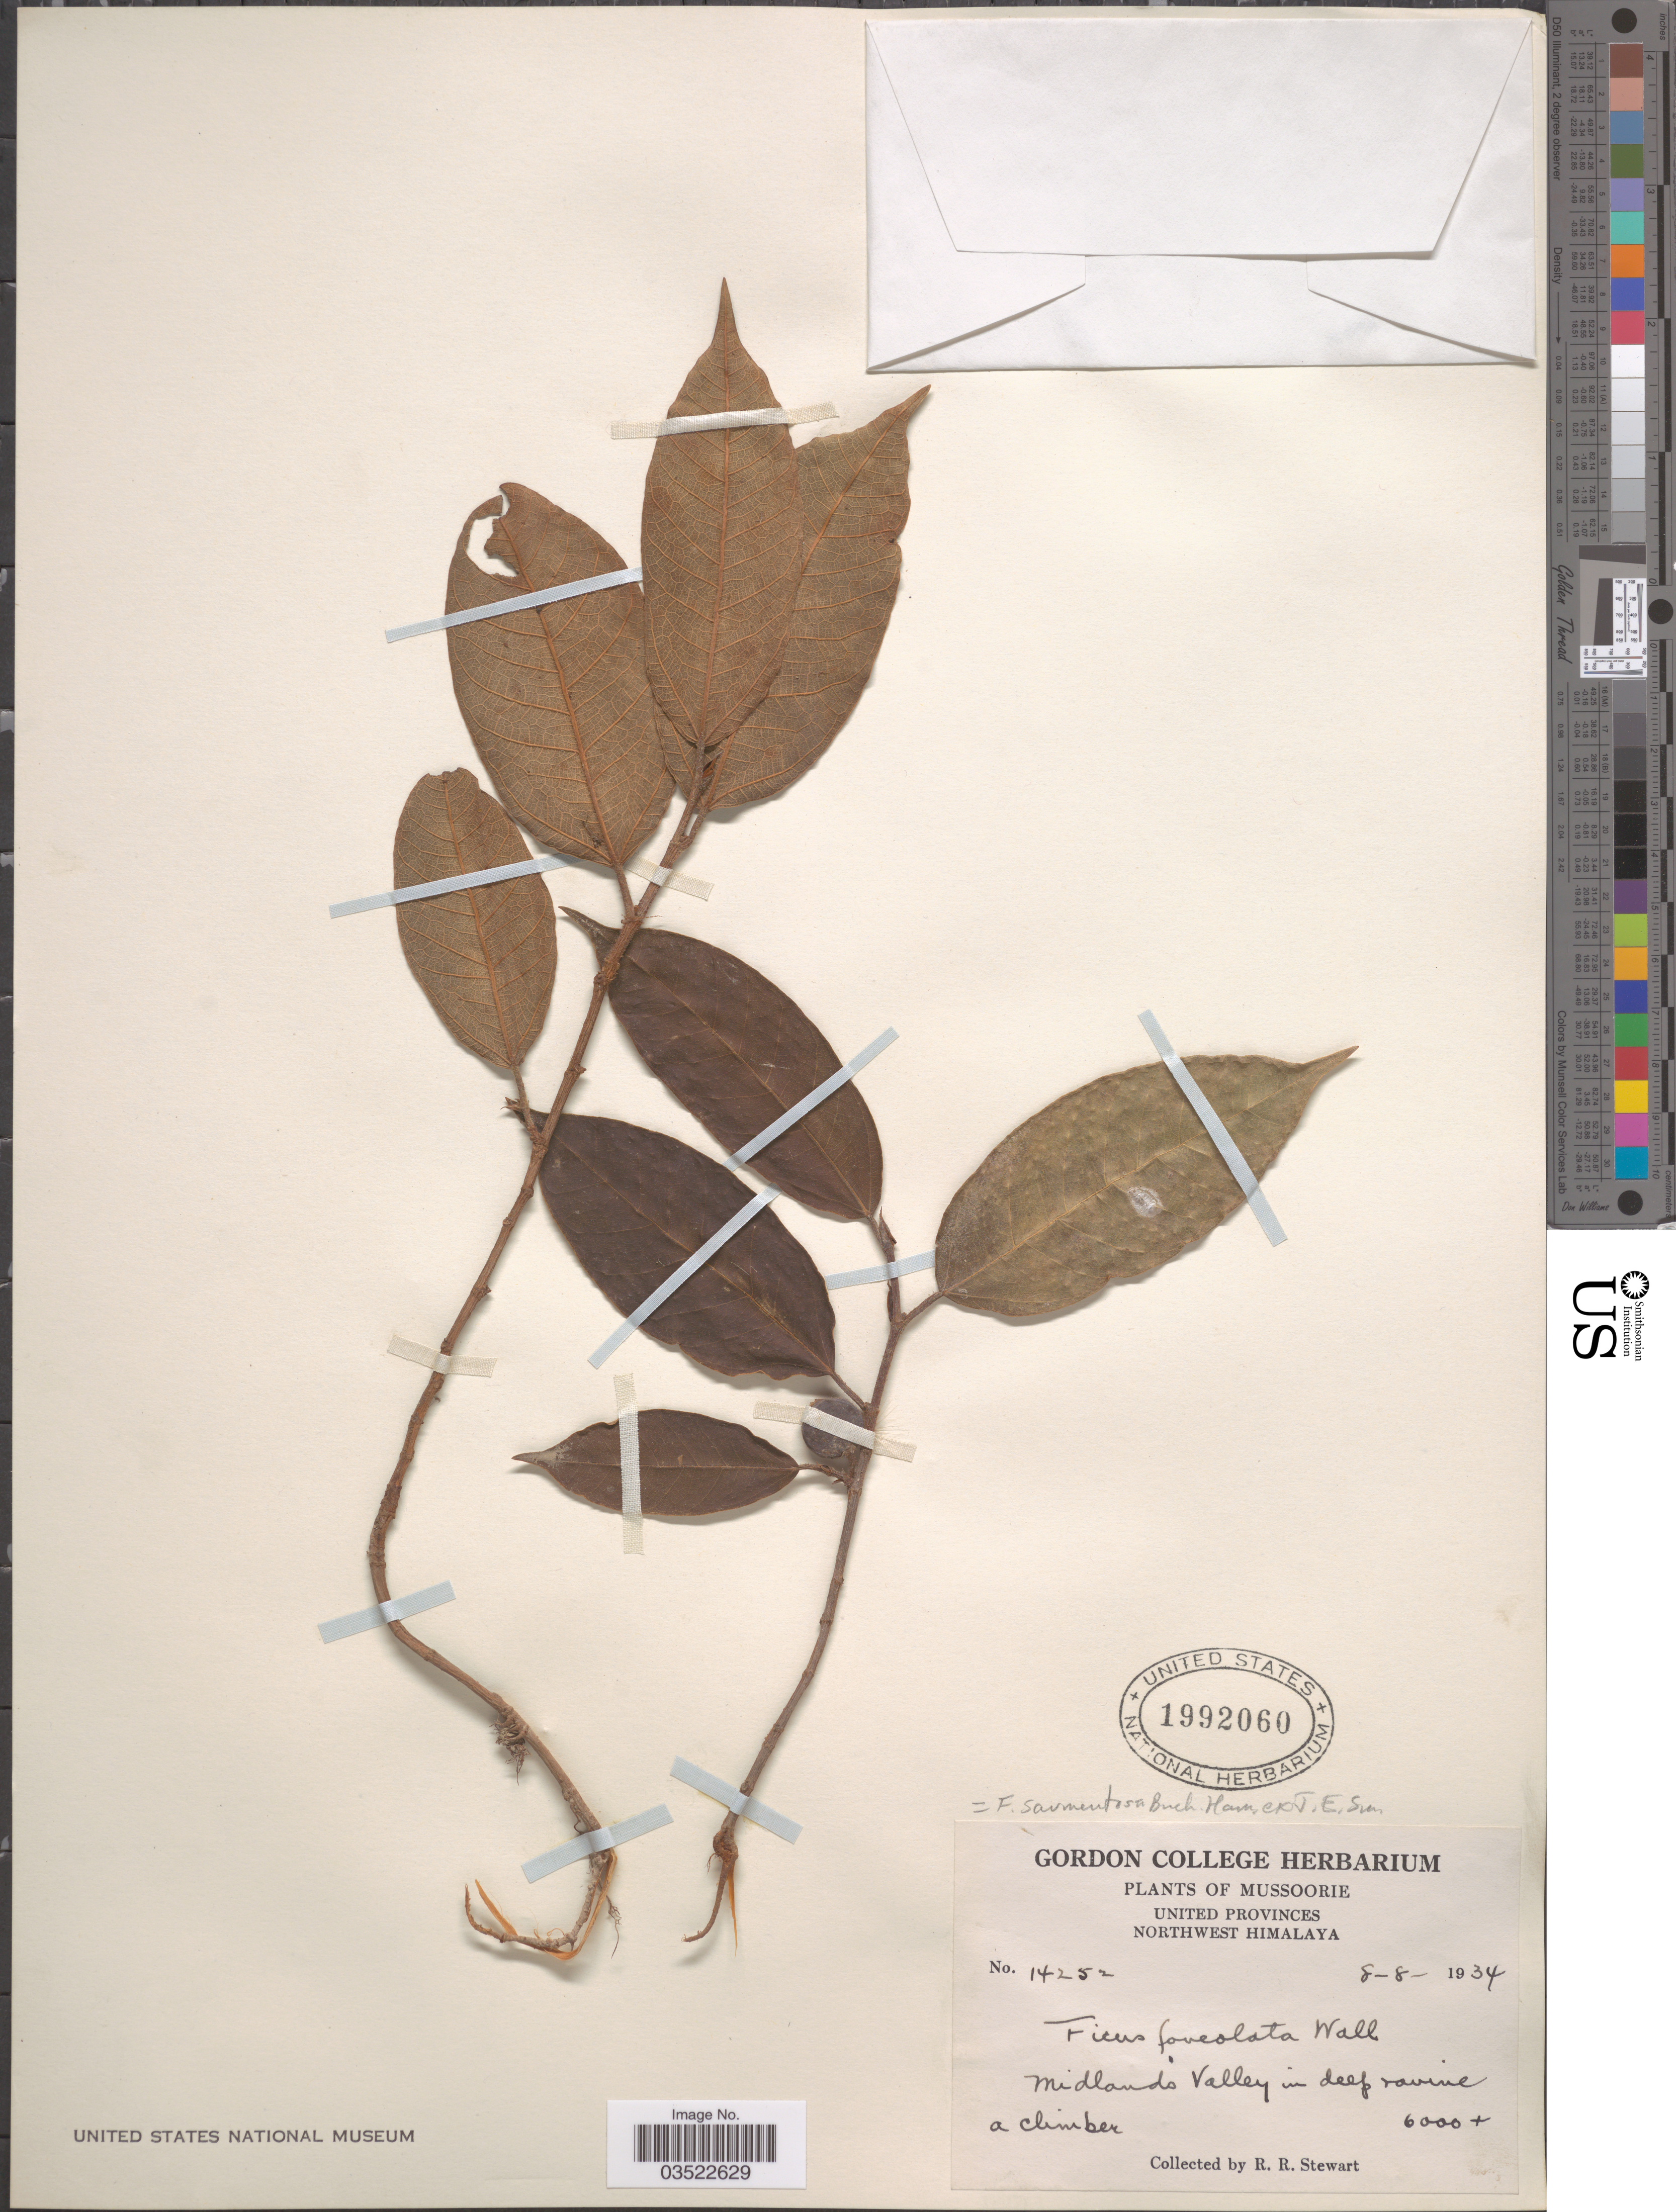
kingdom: Plantae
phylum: Tracheophyta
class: Magnoliopsida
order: Rosales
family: Moraceae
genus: Ficus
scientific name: Ficus sarmentosa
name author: Buch.-Ham. ex Sm.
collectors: R. Stewart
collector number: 14252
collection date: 1934-08-08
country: India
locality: Mussoorie. United Provinces. Northwest Himalaya. Midlands Valley.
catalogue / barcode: US 1992060